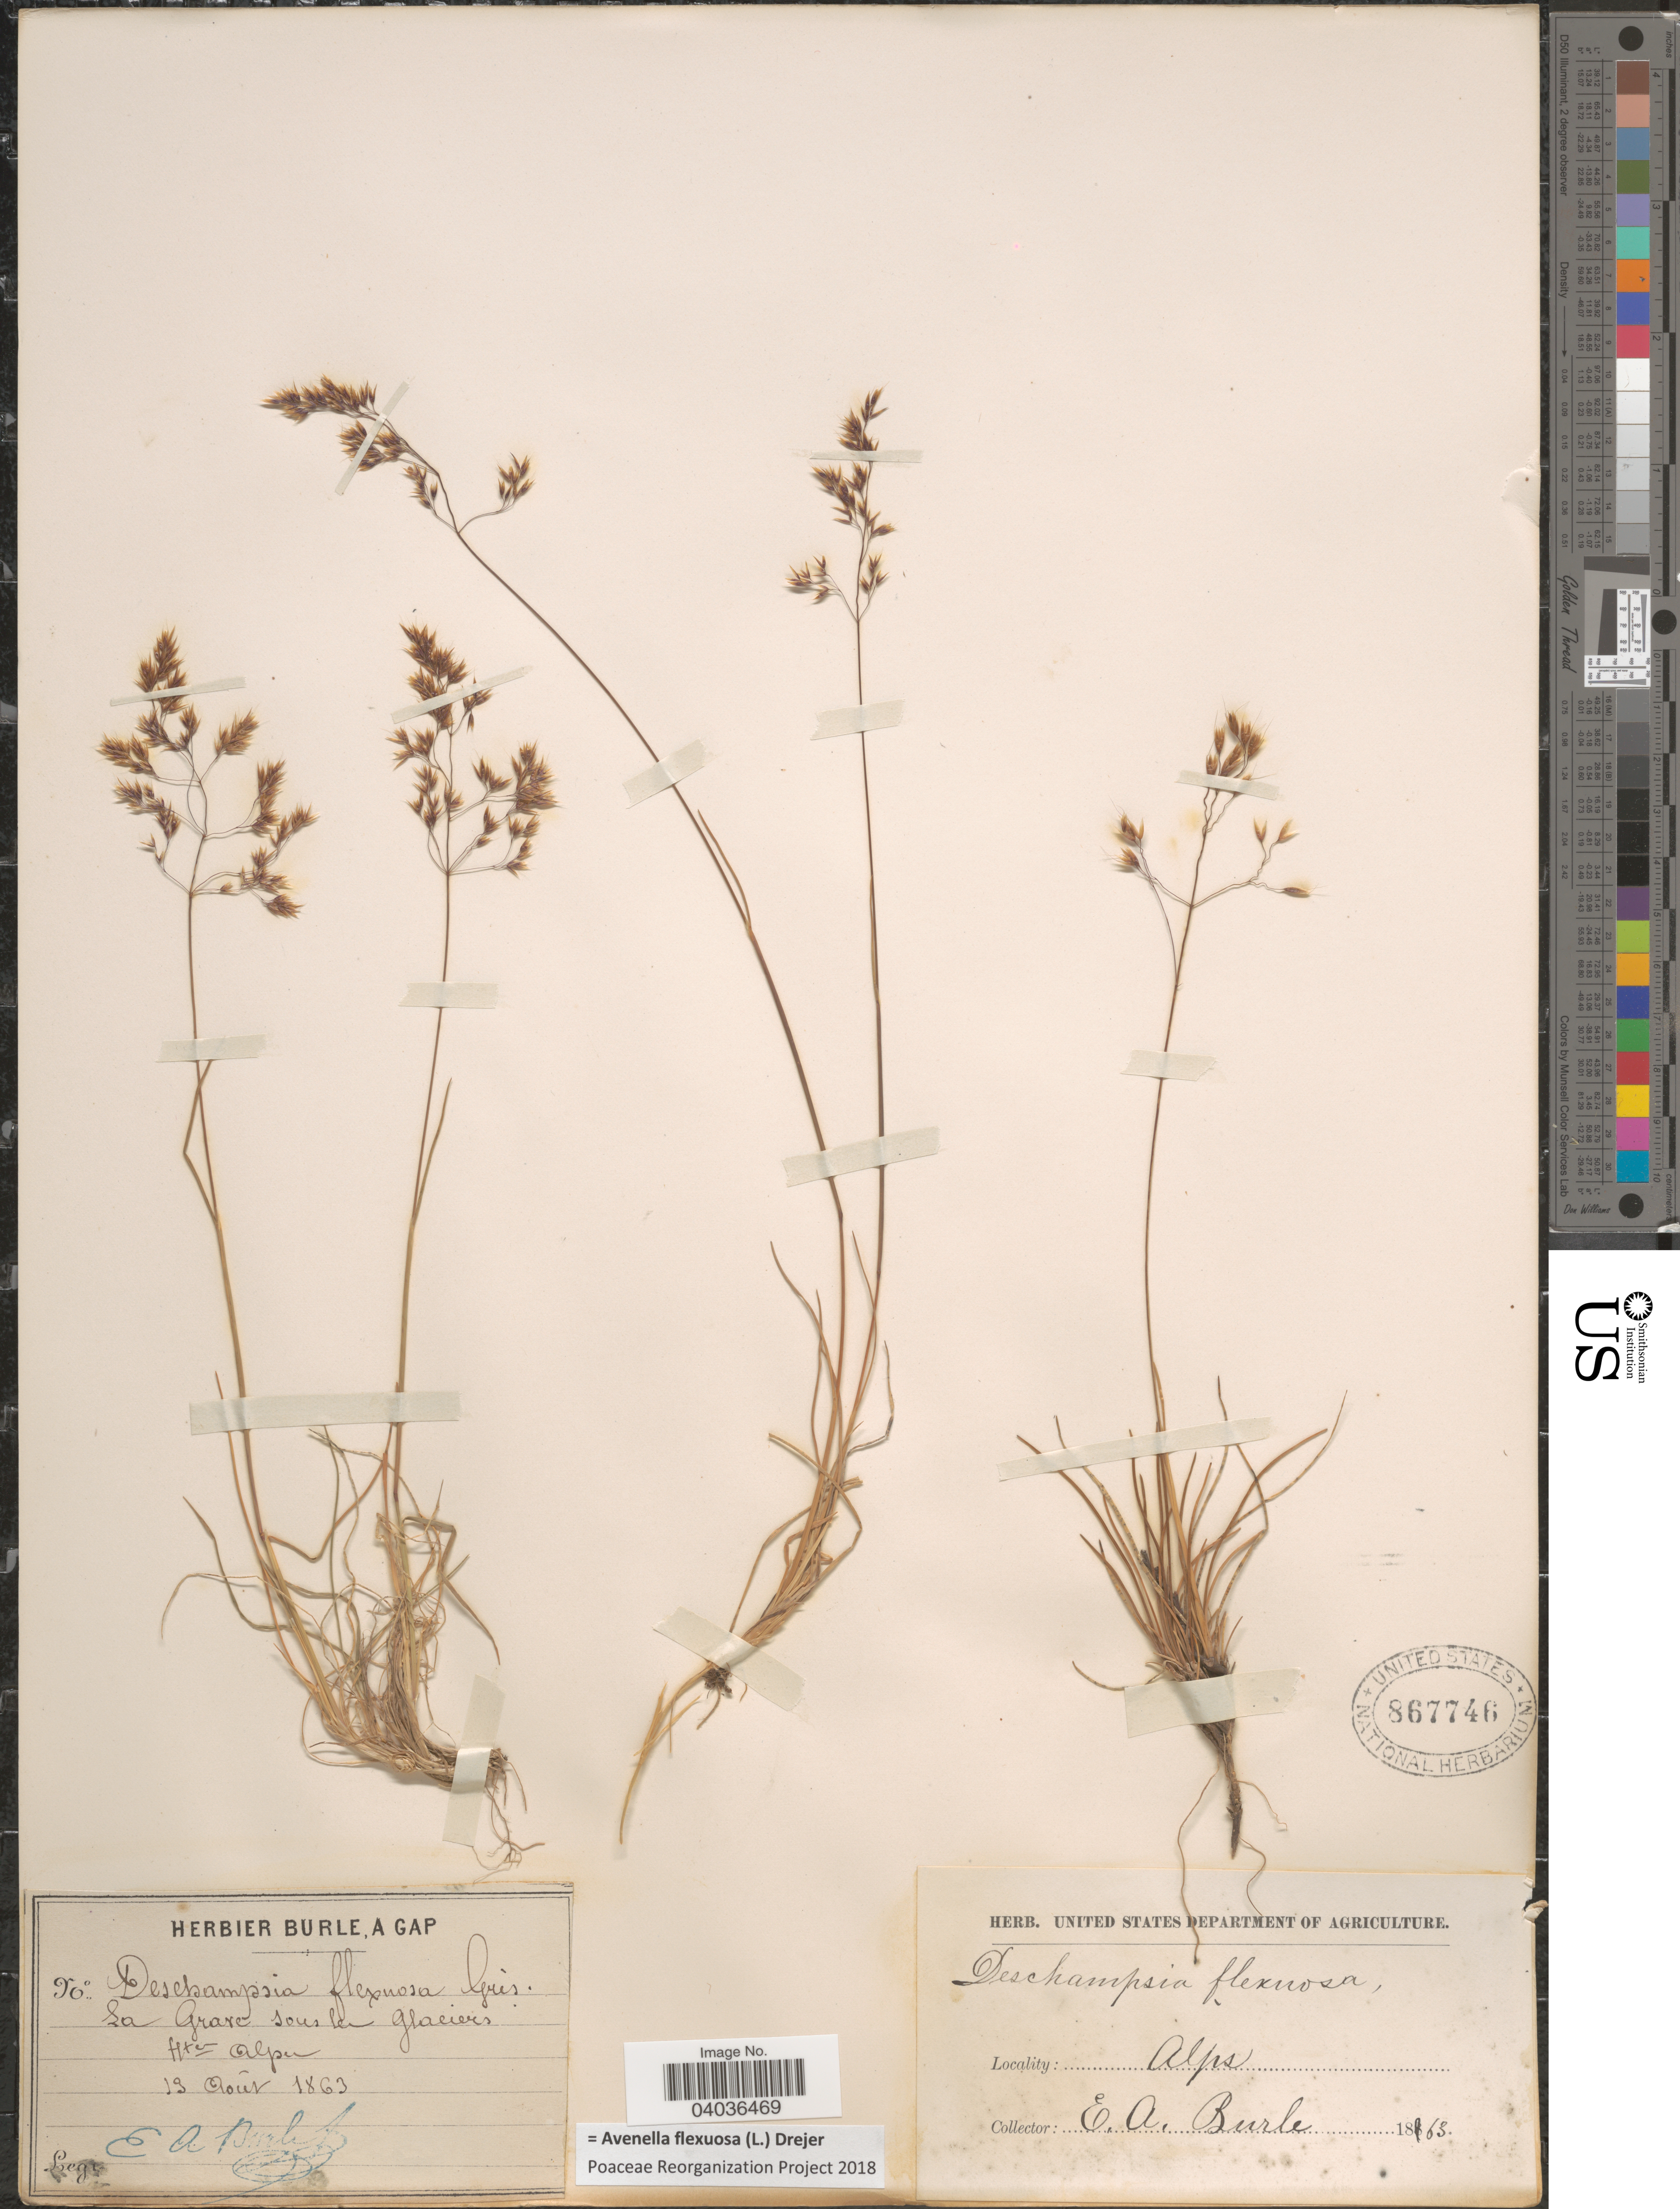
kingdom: Plantae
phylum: Tracheophyta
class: Liliopsida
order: Poales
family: Poaceae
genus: Avenella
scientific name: Avenella flexuosa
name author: (L.) Drejer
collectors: E. Burle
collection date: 1863-08-13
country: France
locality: La Grave sous les Glaciers Hte Alpes.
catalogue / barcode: US 867746